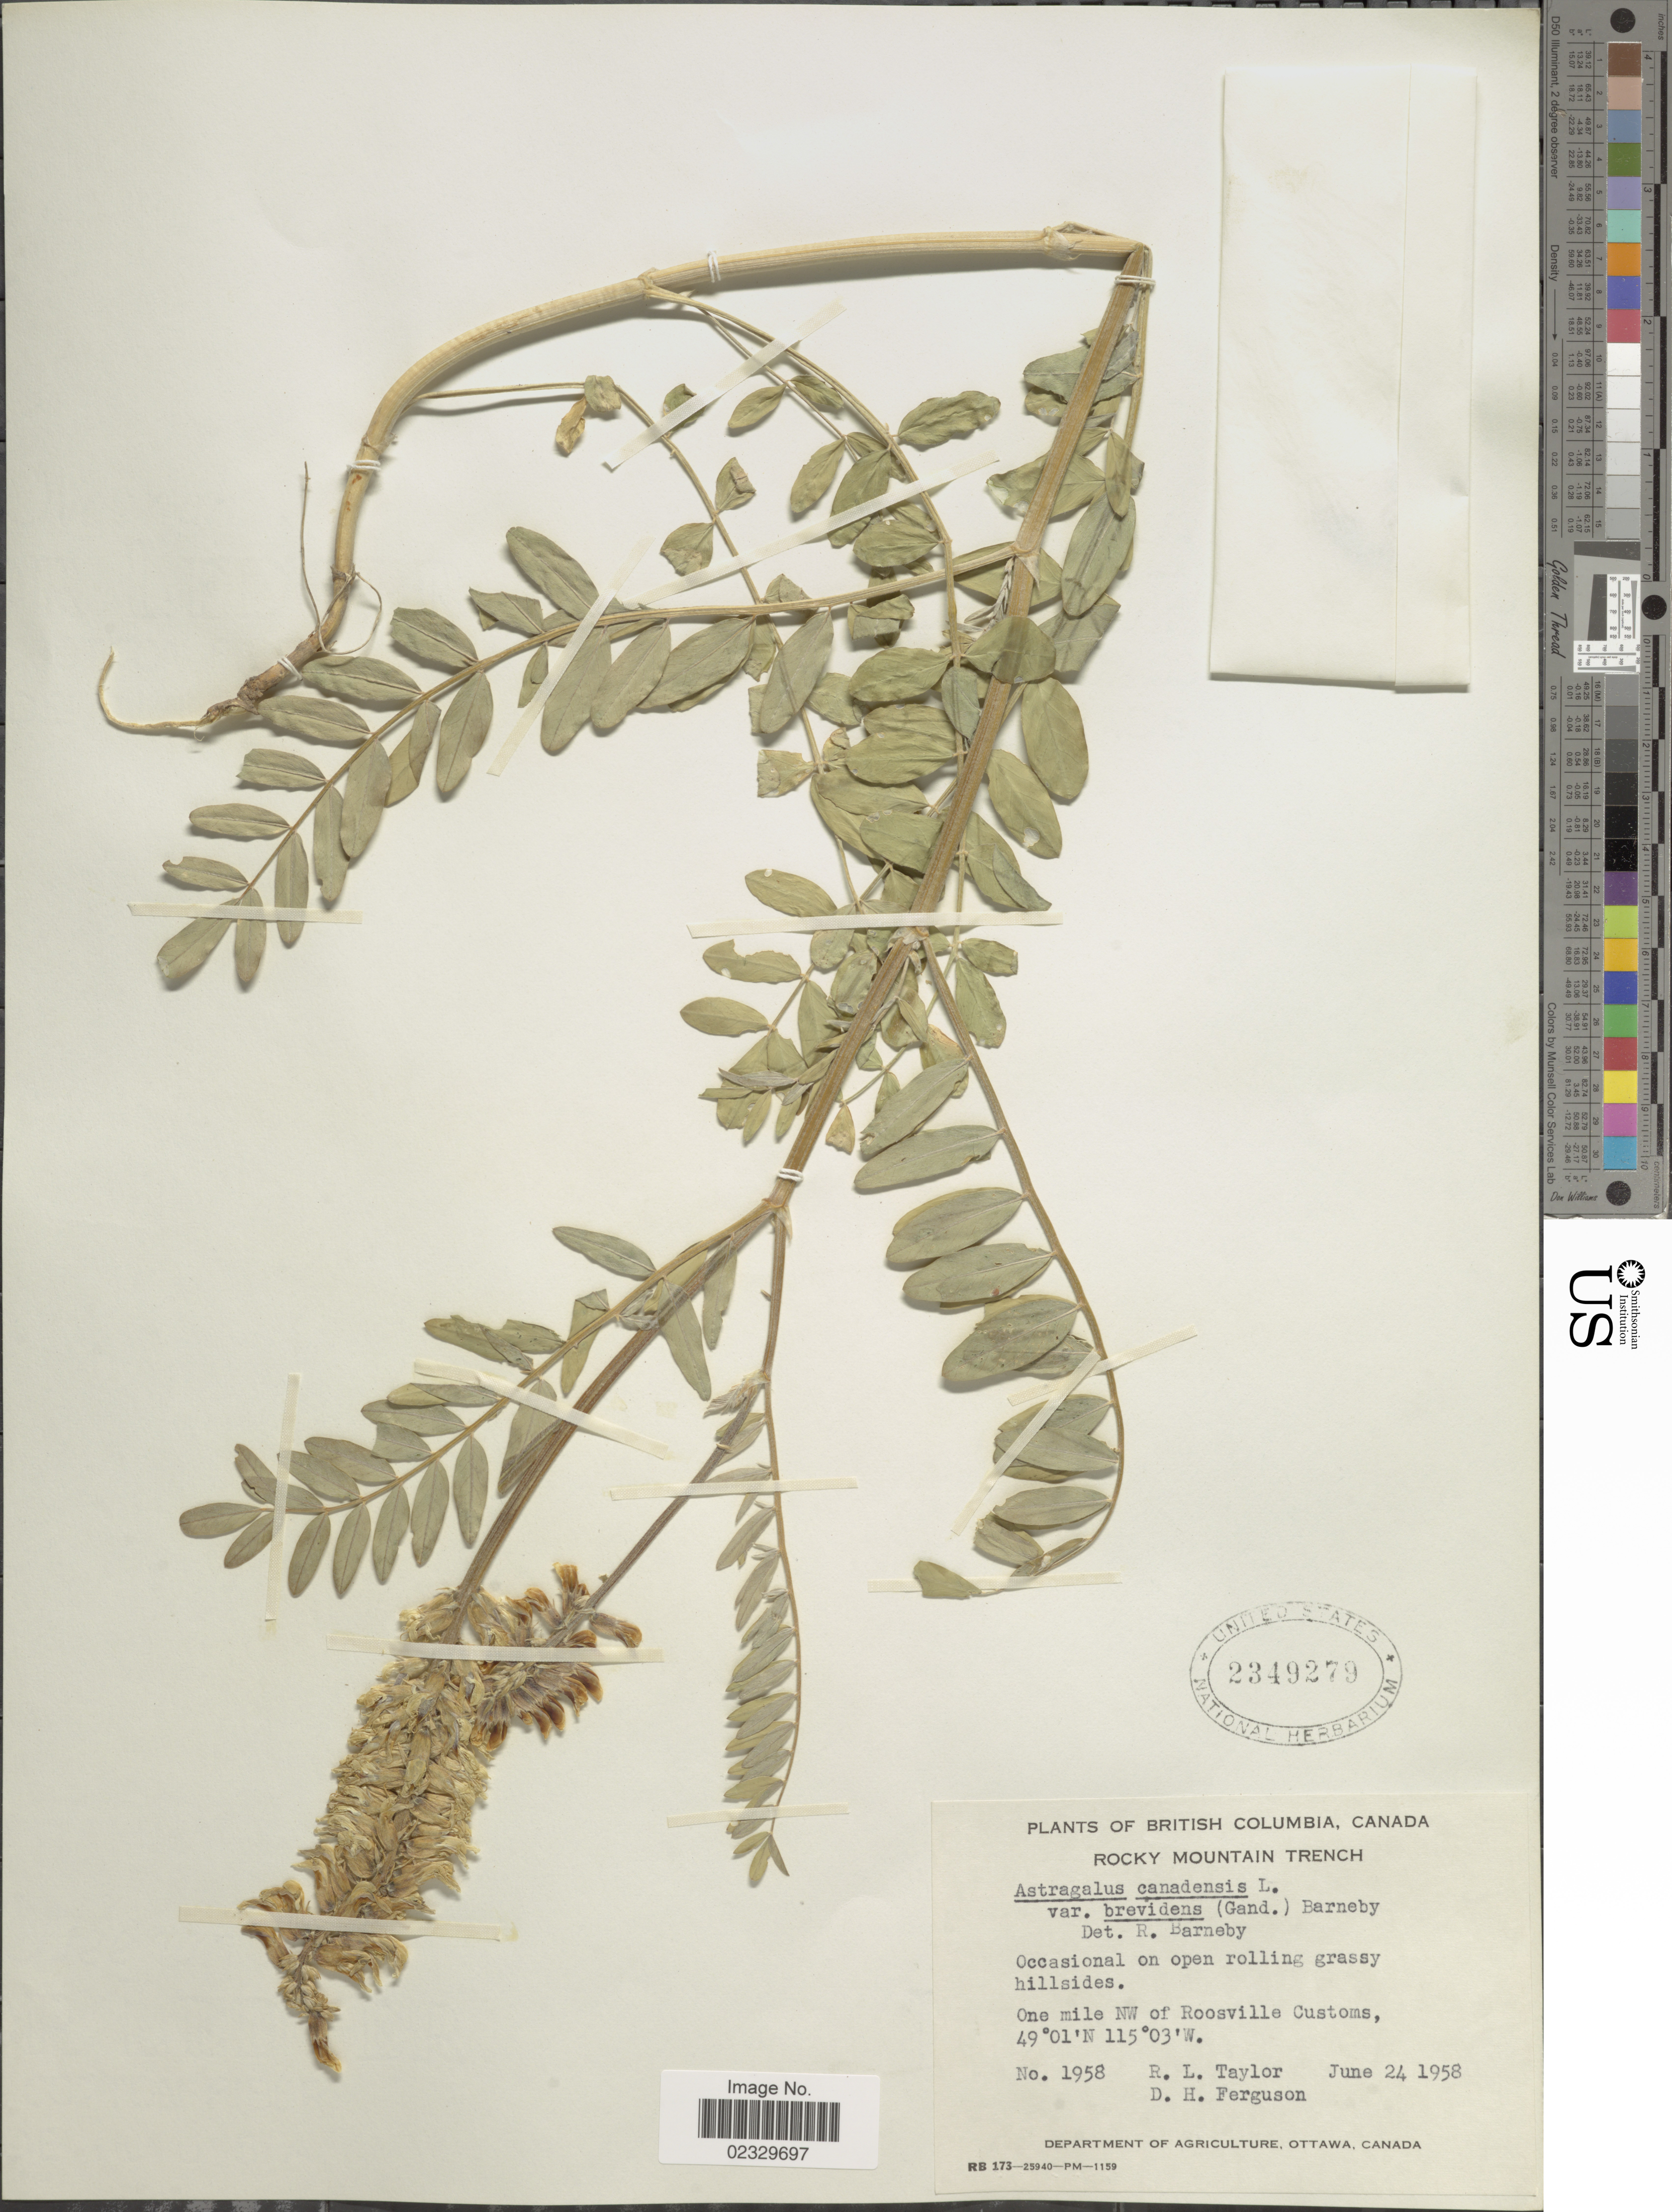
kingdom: Plantae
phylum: Tracheophyta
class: Magnoliopsida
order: Fabales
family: Fabaceae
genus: Astragalus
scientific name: Astragalus canadensis var. brevidens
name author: L.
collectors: R. Taylor & D. Ferguson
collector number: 1958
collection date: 1958-06-24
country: Canada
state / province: British Columbia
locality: Rocky Mountain Trench, One mile NW of Roosville Customs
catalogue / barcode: US 2349279